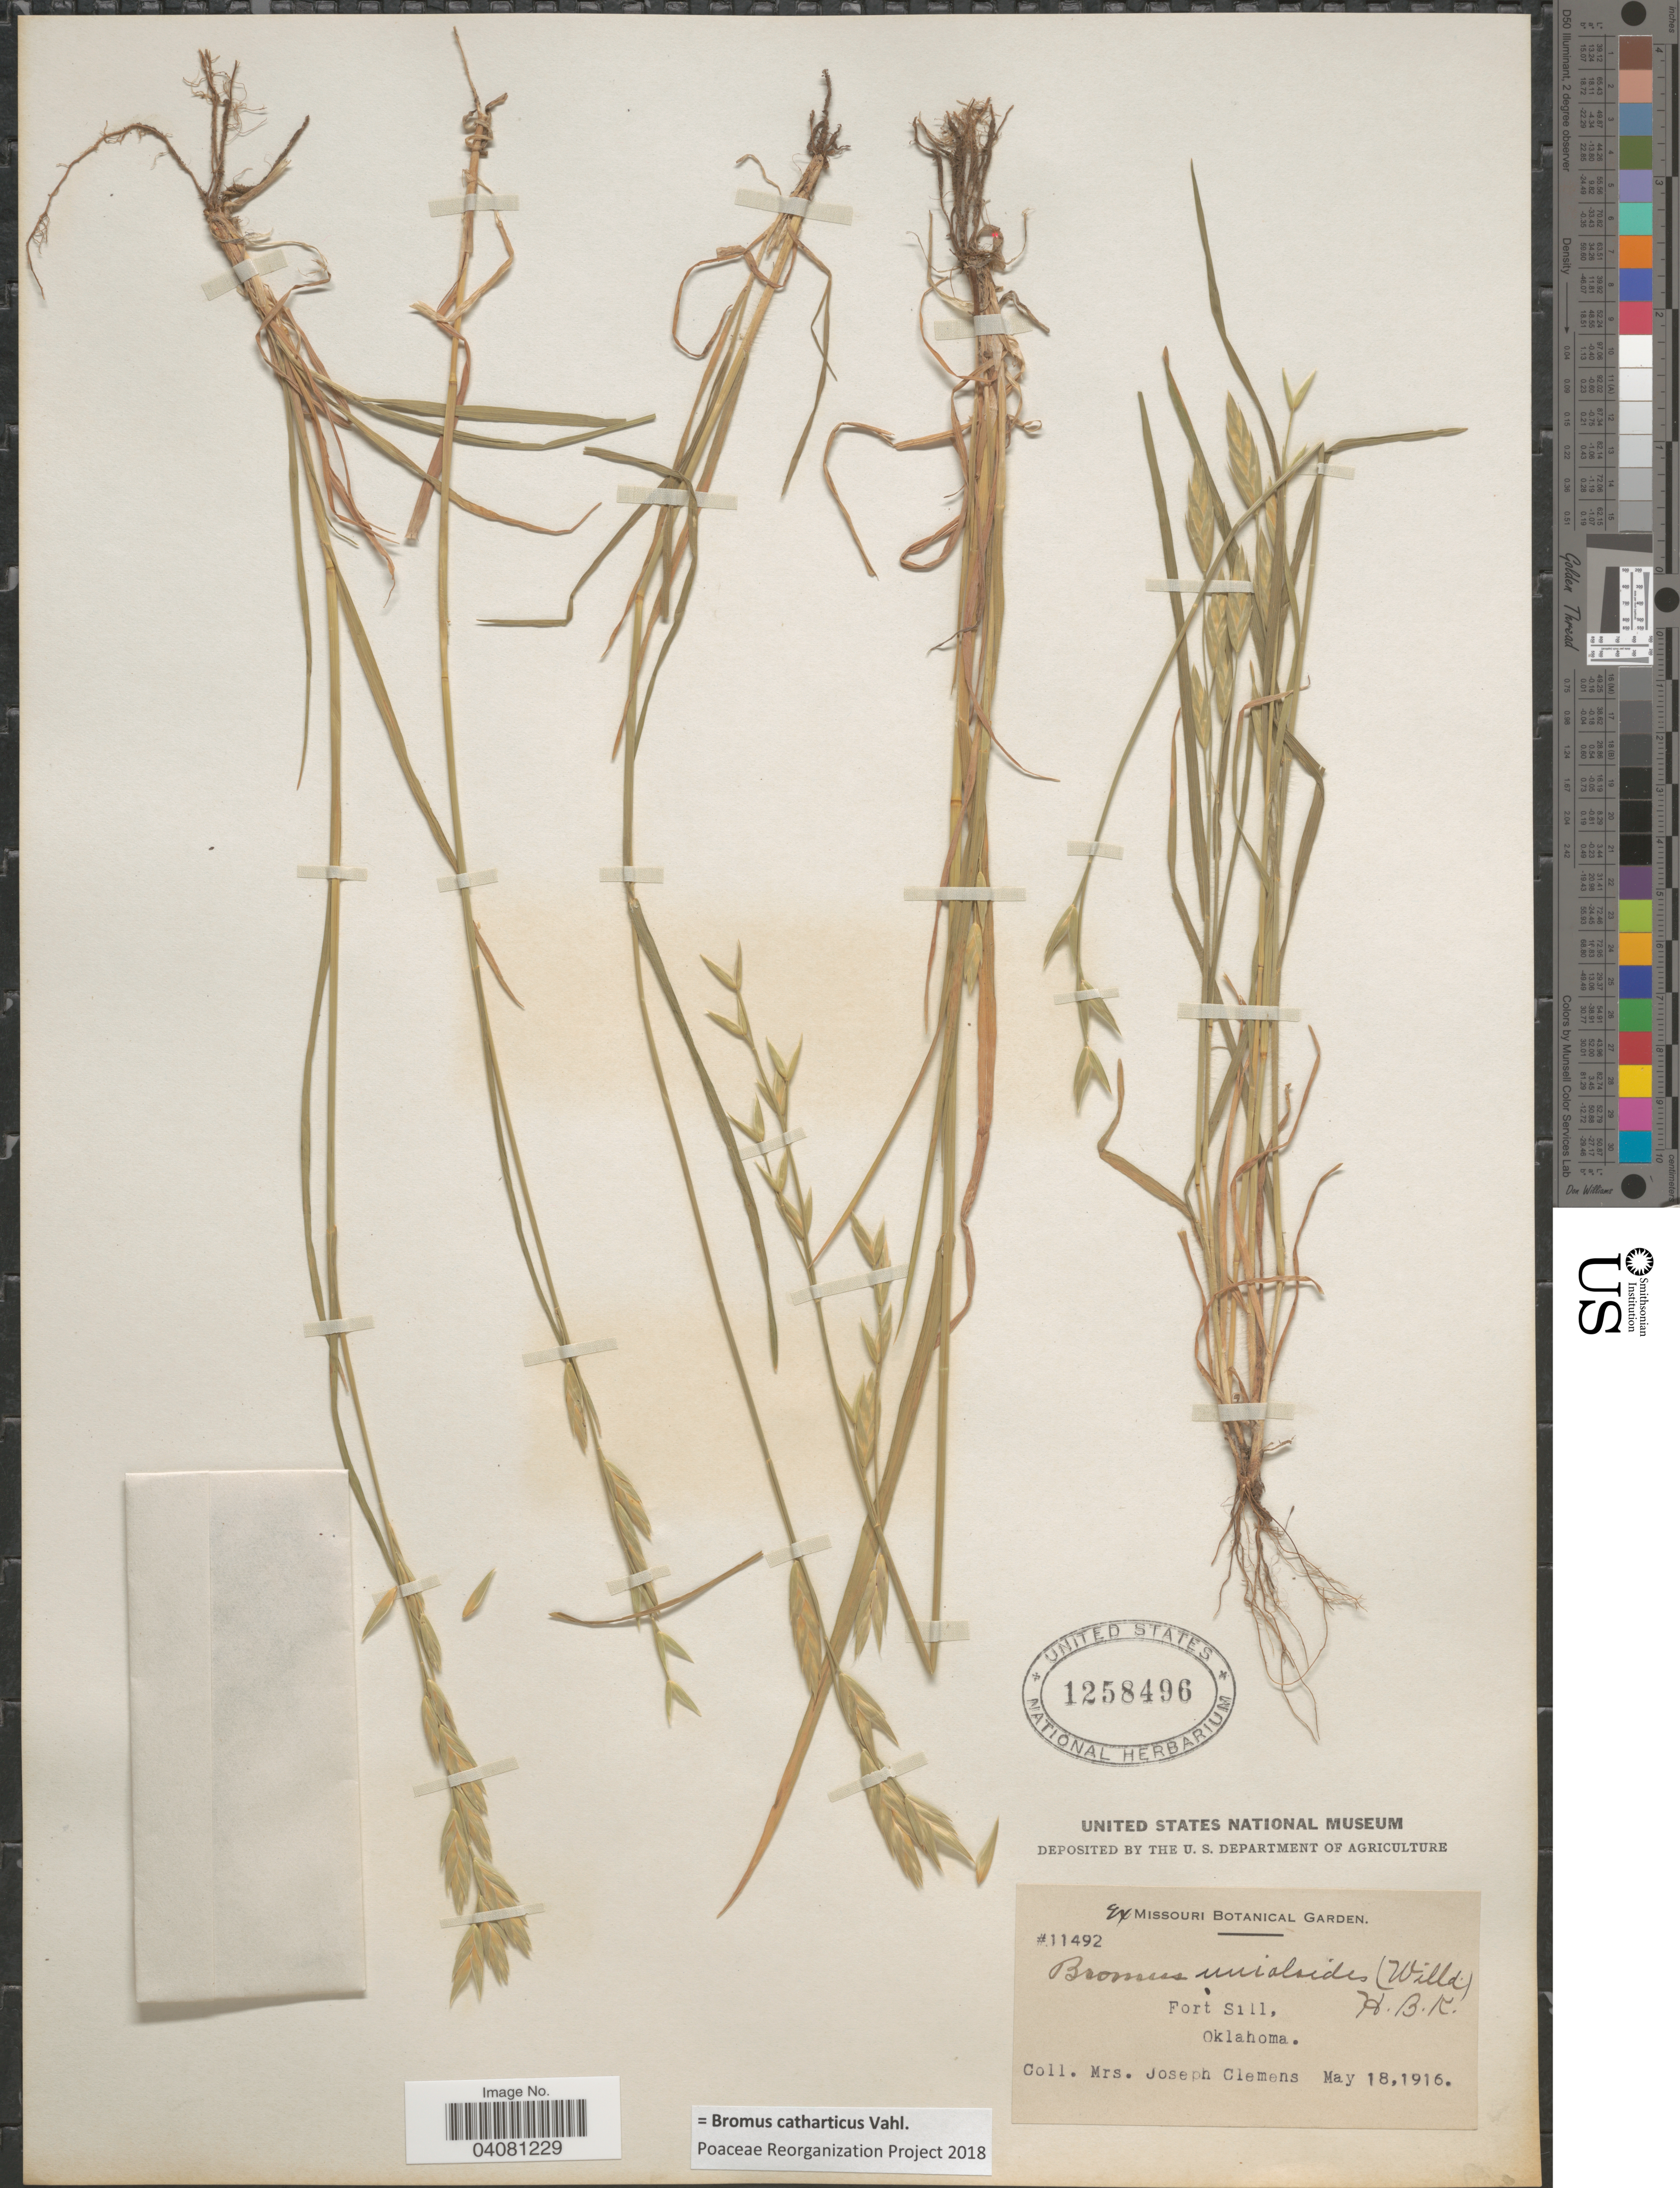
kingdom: Plantae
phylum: Tracheophyta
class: Liliopsida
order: Poales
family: Poaceae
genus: Bromus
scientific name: Bromus catharticus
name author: Vahl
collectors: J. Clemens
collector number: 11492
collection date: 1916-05-18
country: United States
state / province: Oklahoma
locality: Fort Sill.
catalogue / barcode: US 1258496